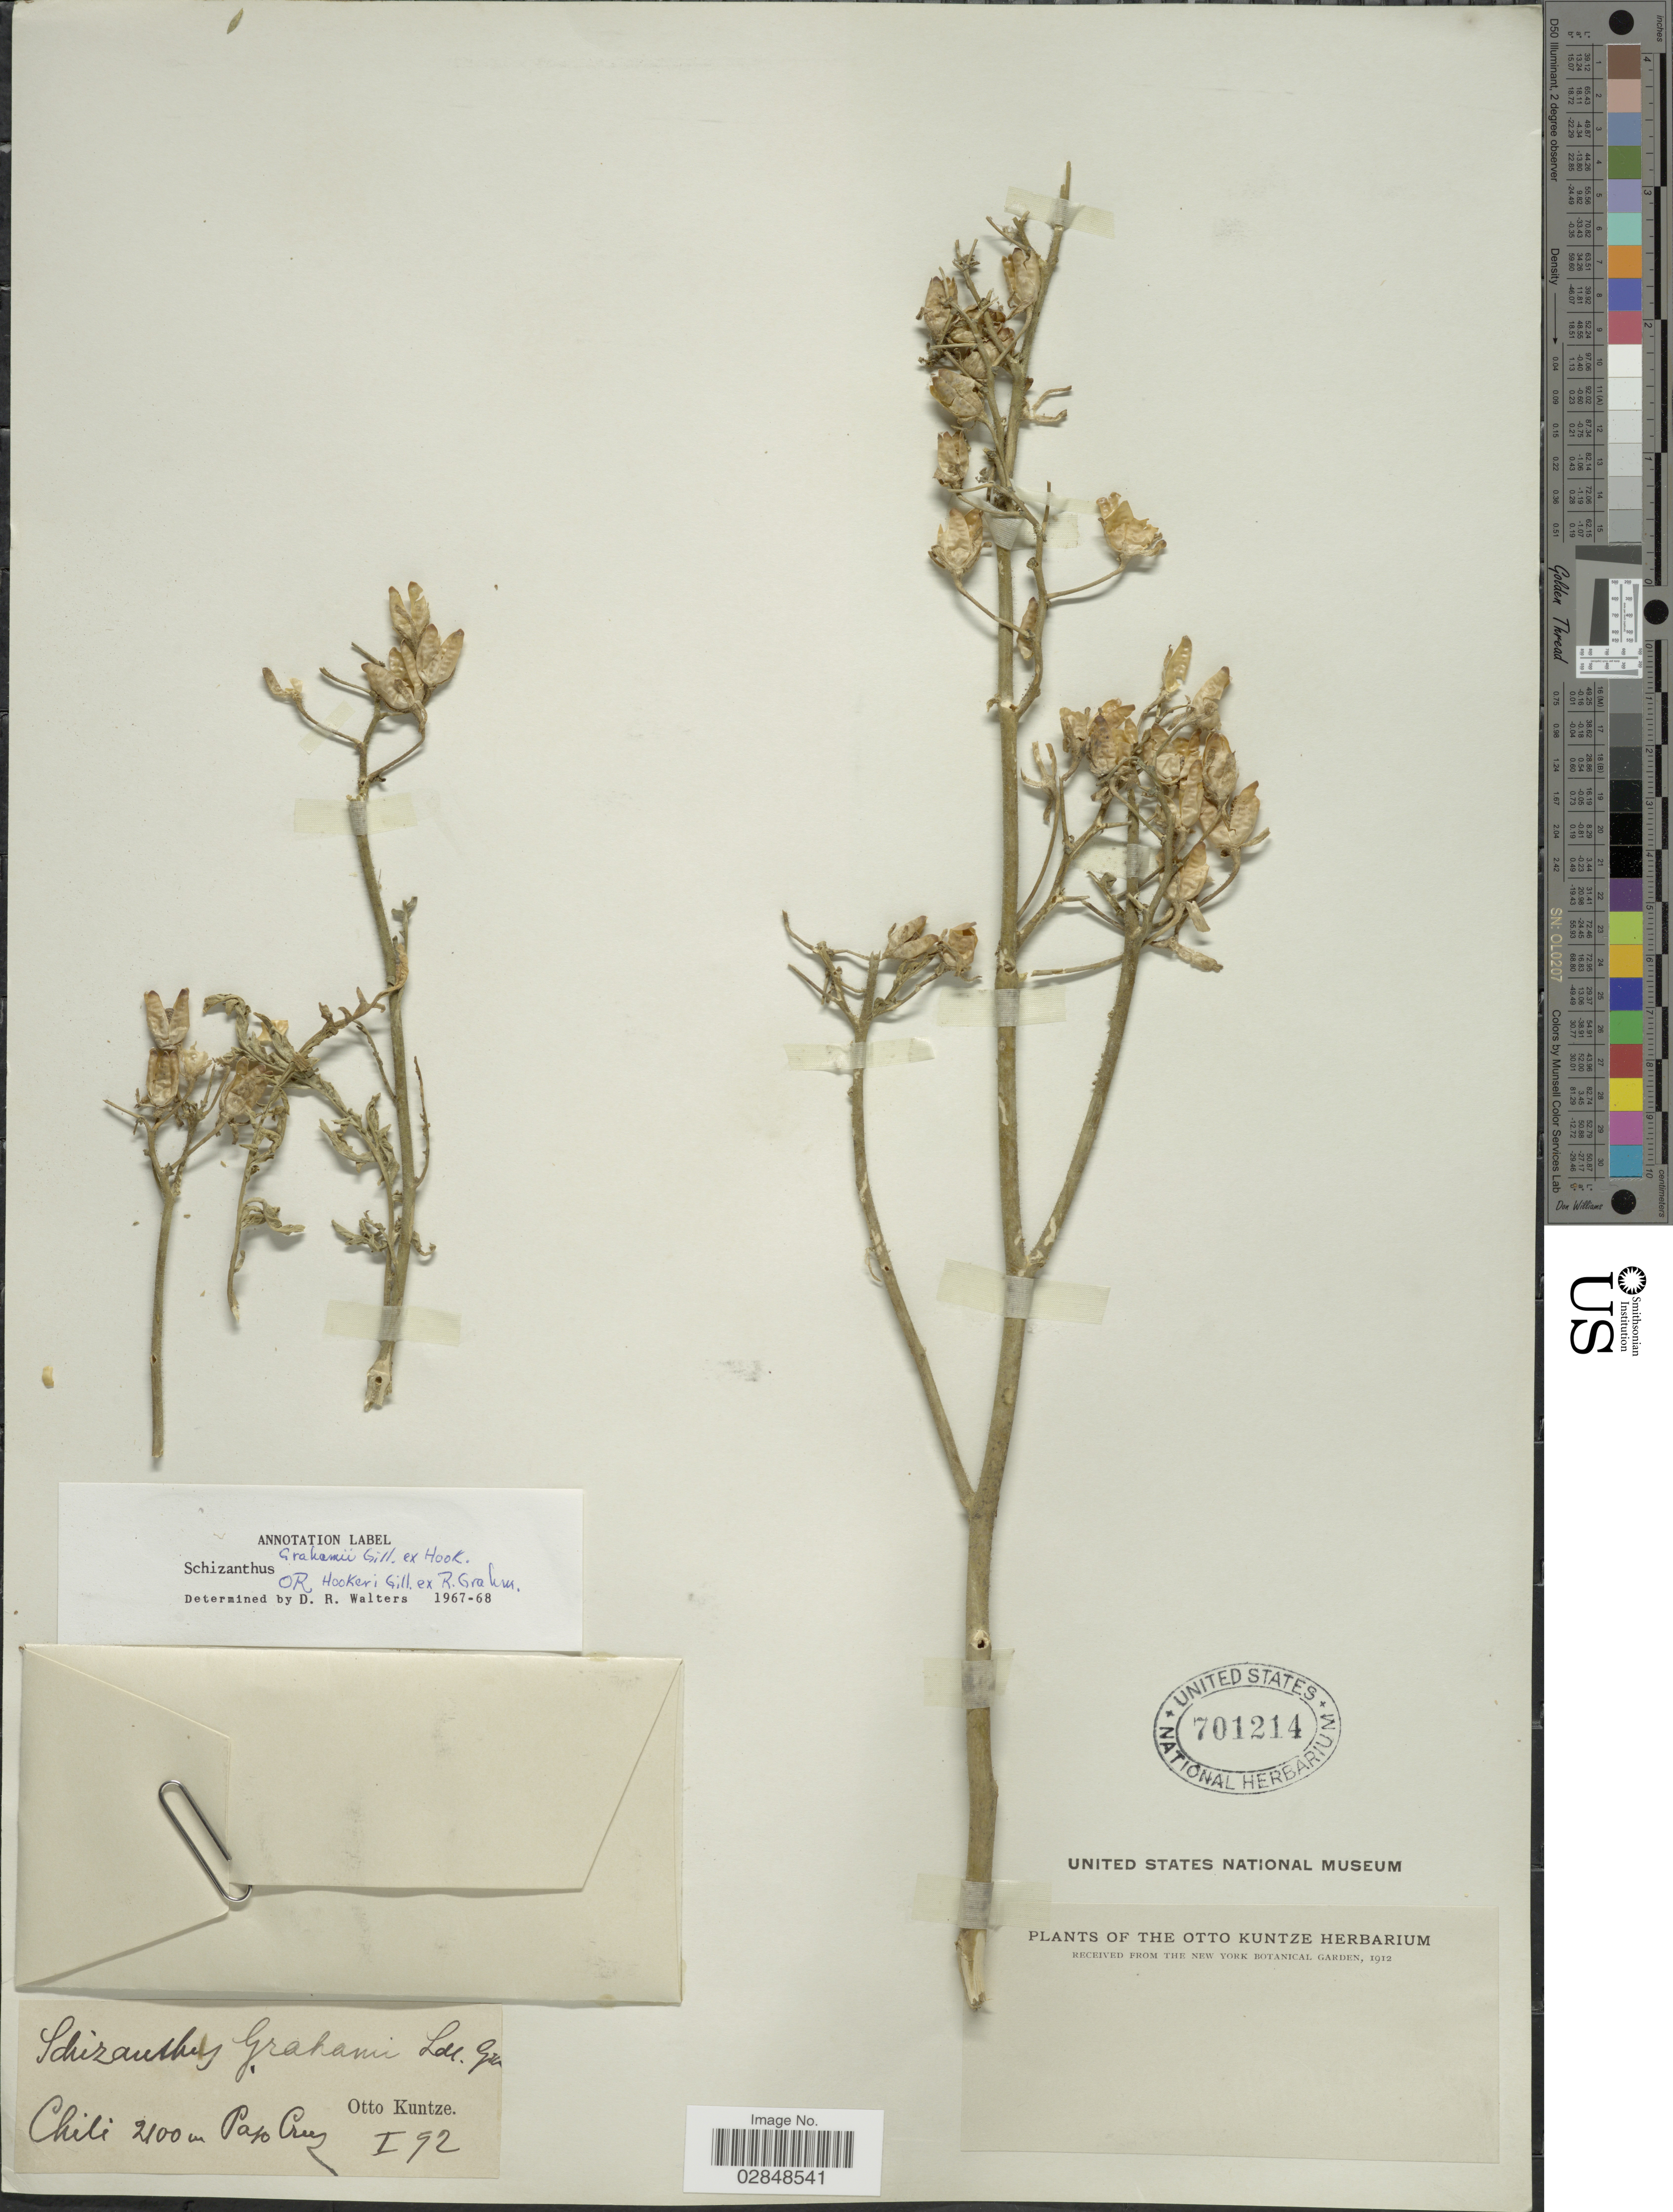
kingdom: Plantae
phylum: Tracheophyta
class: Magnoliopsida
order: Solanales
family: Solanaceae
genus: Schizanthus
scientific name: Schizanthus grahamii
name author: Gillies ex Hook.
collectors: C.E.O. Kuntze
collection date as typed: Transcribed d/m/y: /1/92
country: Chile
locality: Paso Cruz.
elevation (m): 2100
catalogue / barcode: US 701214